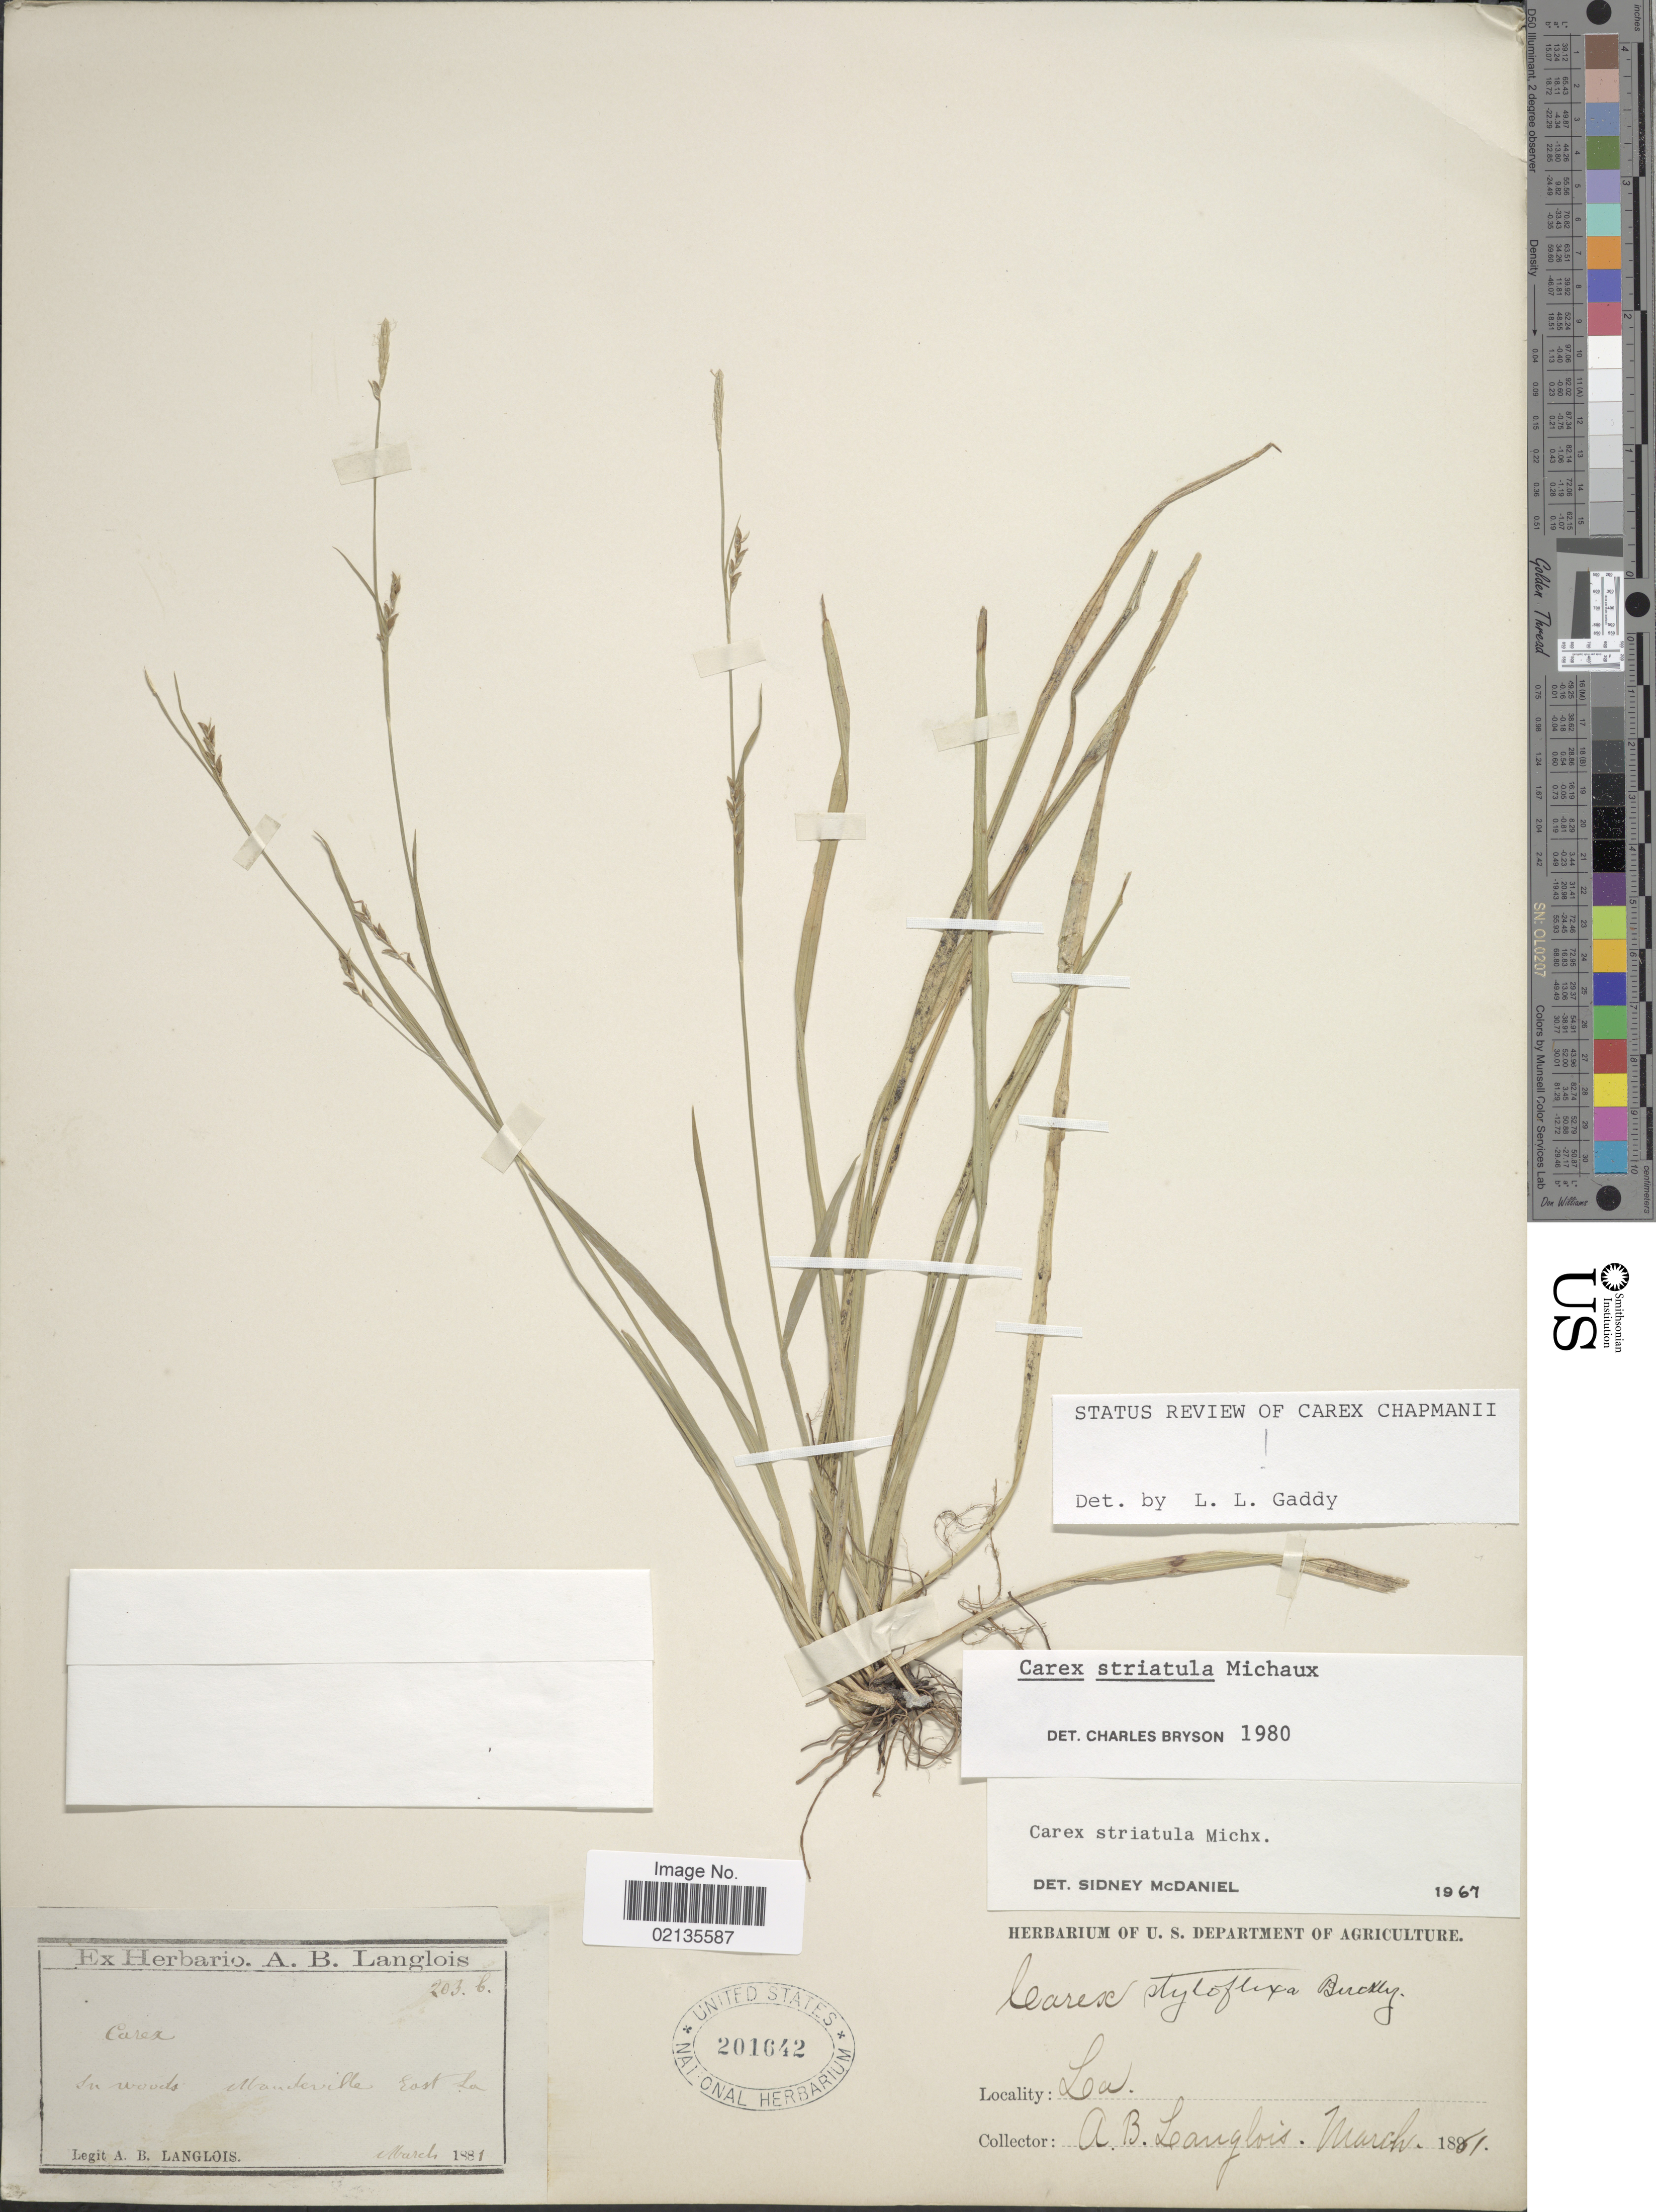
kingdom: Plantae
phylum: Tracheophyta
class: Liliopsida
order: Poales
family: Cyperaceae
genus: Carex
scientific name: Carex striatula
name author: Michx.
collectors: A. Langlois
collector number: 203b?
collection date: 1881-03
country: United States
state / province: Louisiana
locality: In woods, Mandeville, East La.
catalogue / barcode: US 201642